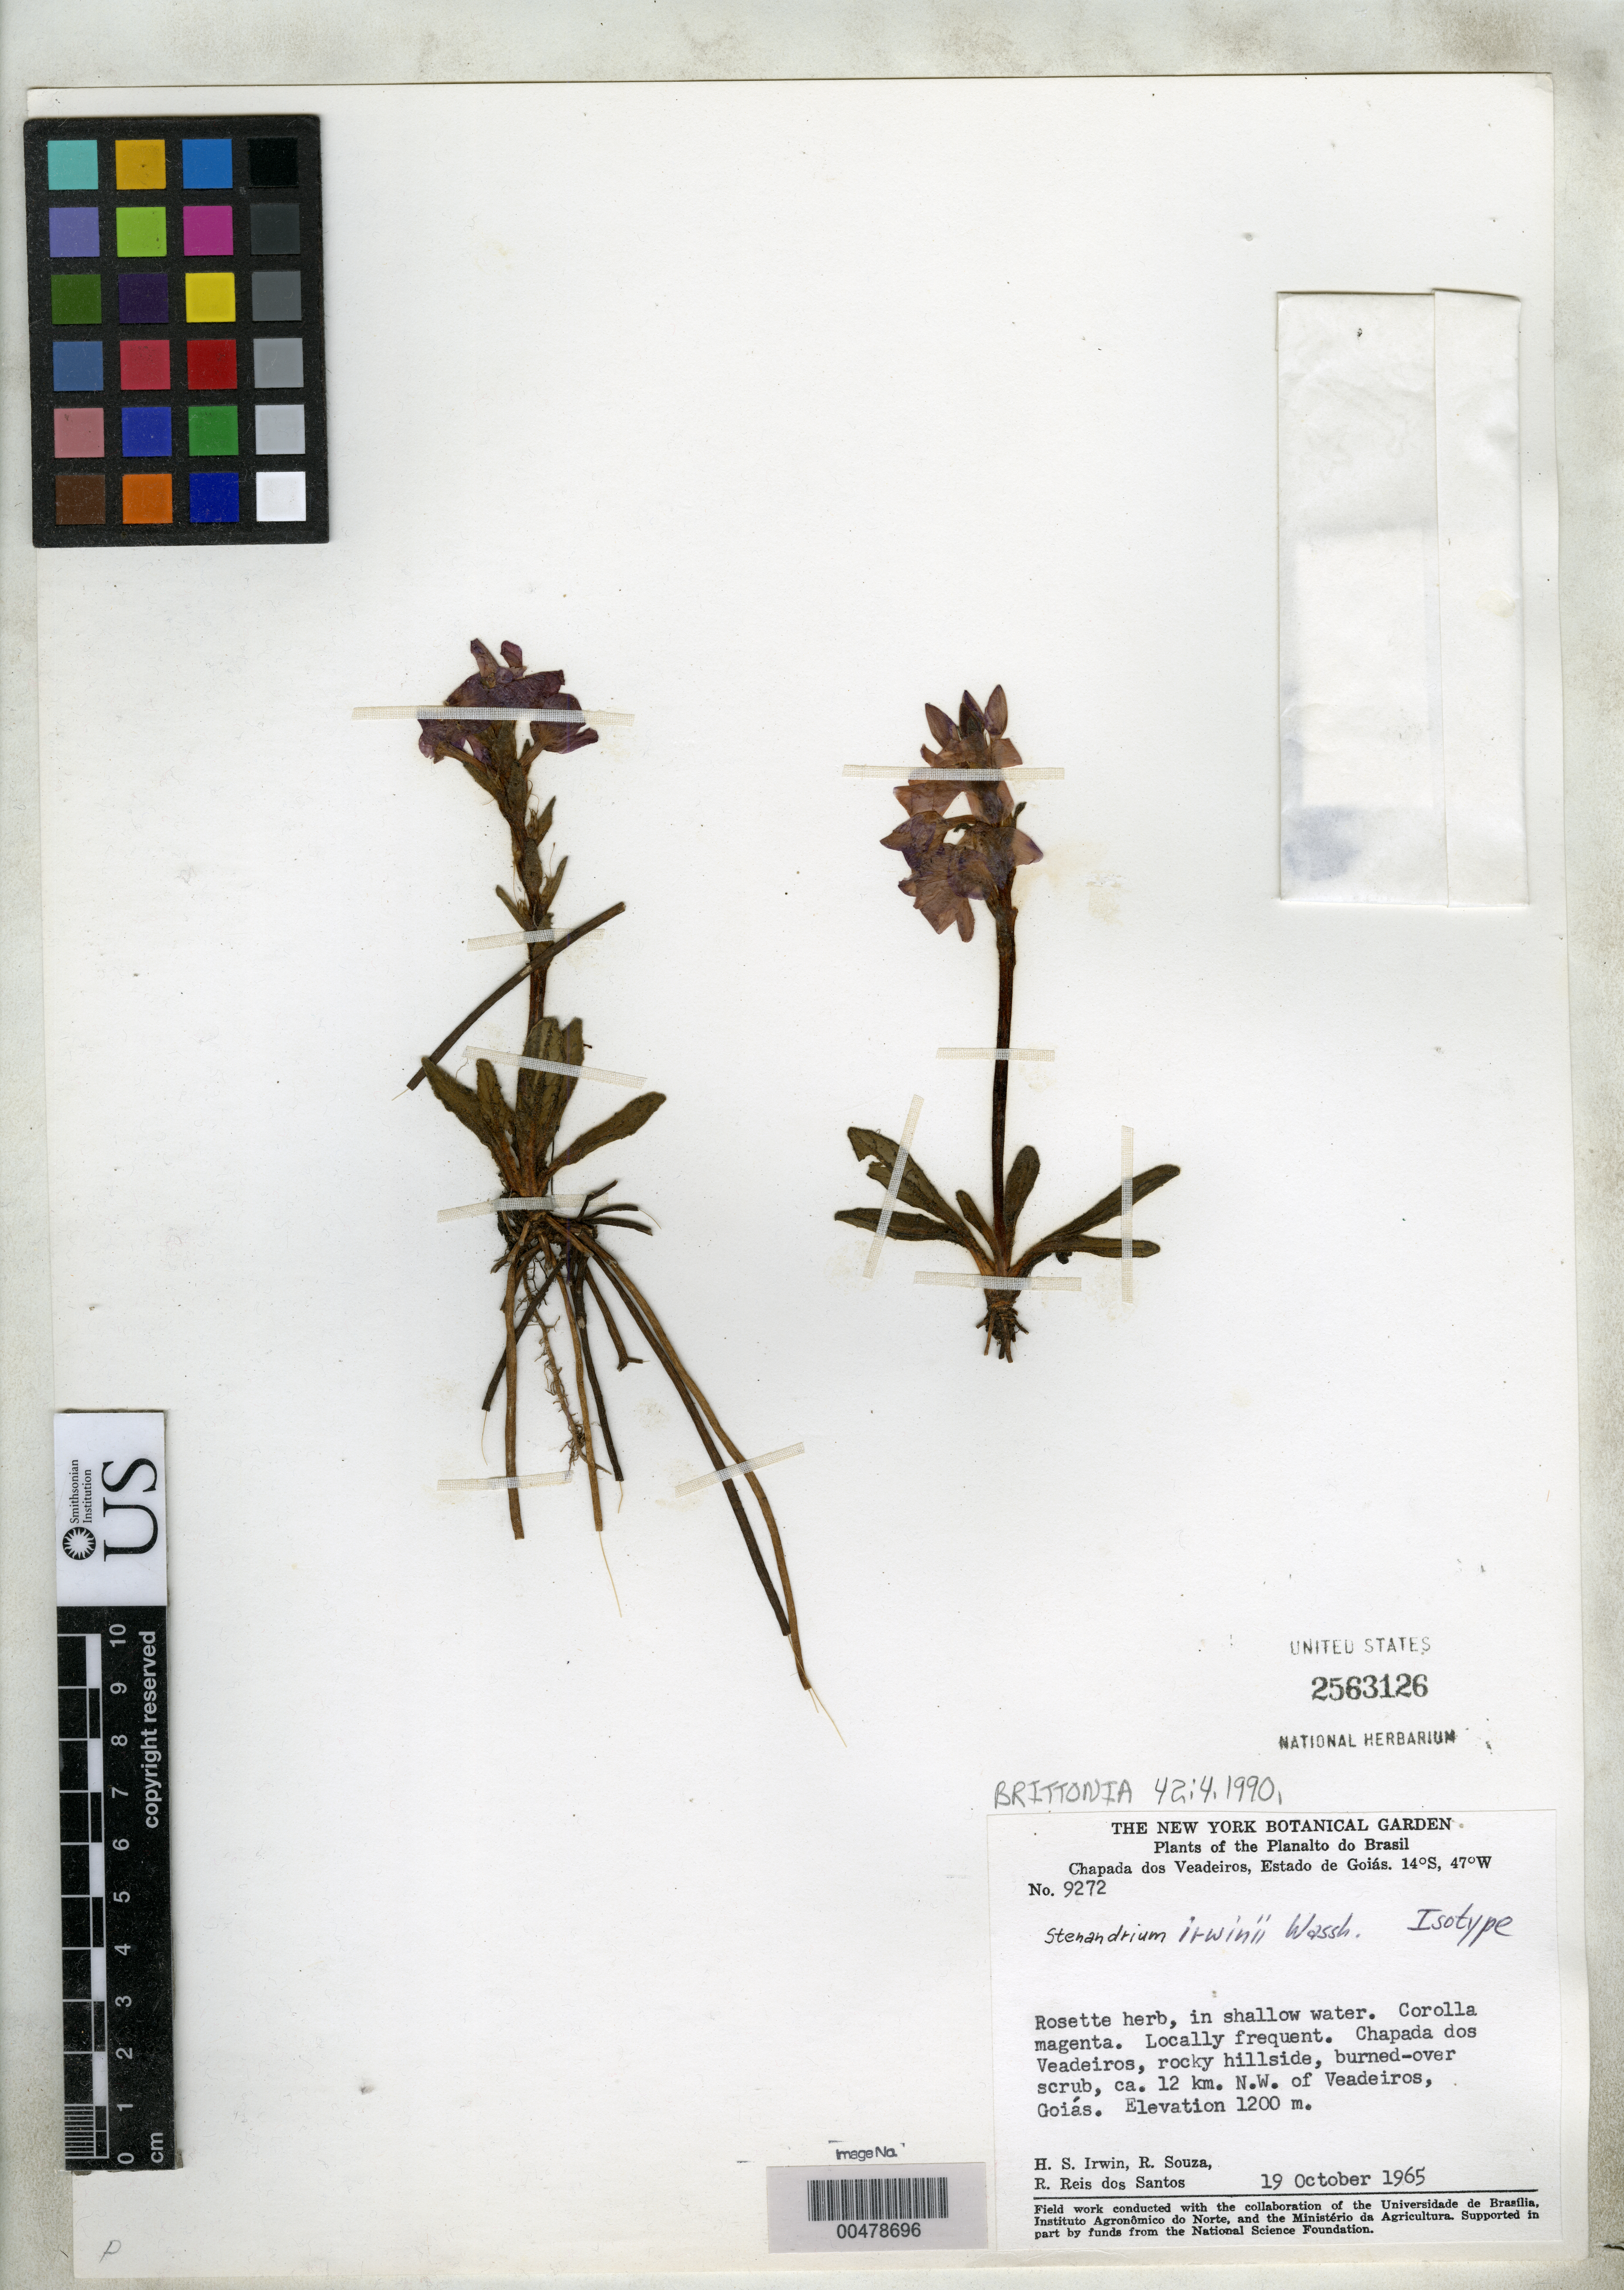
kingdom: Plantae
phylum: Tracheophyta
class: Magnoliopsida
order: Lamiales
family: Acanthaceae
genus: Stenandrium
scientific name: Stenandrium irwinii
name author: Wassh.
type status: Isotype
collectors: H. Irwin, R. Souza & R. G. P. Santos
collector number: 9272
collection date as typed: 19 Oct 1965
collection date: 1965-10-19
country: Brazil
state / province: Goiás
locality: Chapada dos Veadeiros, ca. 12 km NW of Veadeiros.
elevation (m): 1200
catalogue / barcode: US 253126